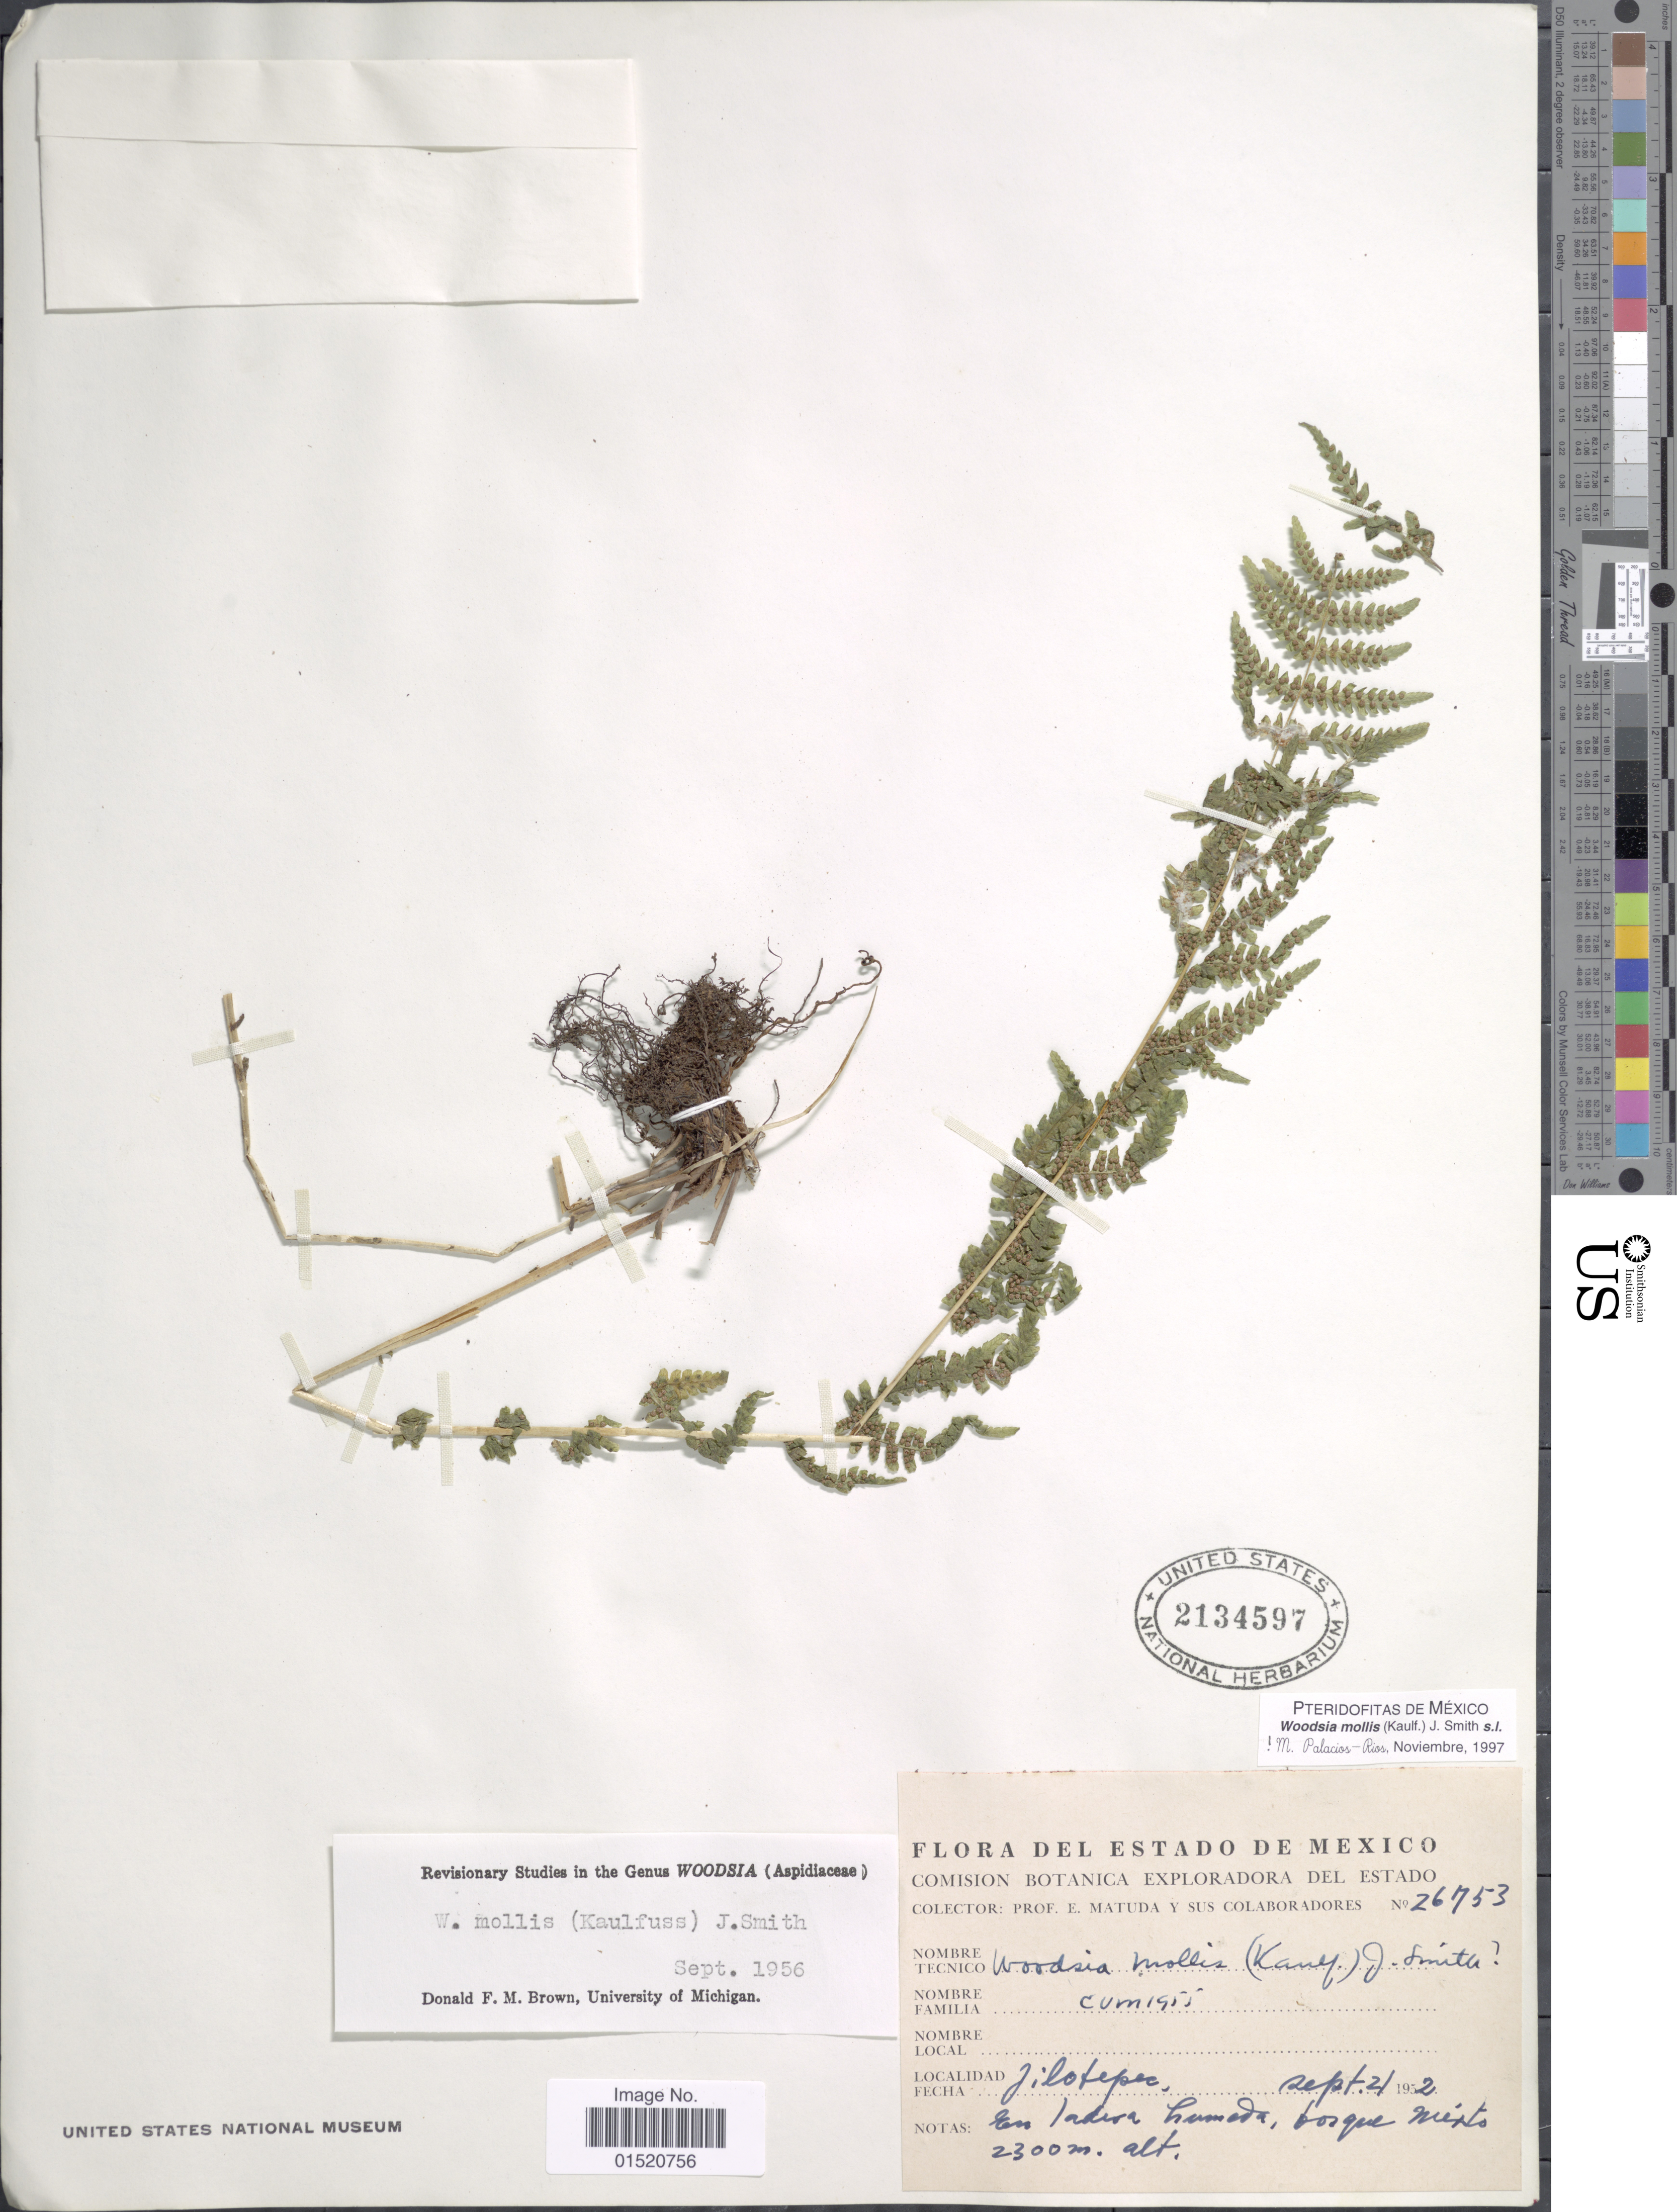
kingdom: Plantae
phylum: Tracheophyta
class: Polypodiopsida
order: Polypodiales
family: Woodsiaceae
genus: Woodsia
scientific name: Woodsia mollis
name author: (Kaulf.) J. Sm.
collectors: E. Matuda & Sus Colaboradores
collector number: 26753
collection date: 1952-09-21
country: Mexico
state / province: México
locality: Jilotepec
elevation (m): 2300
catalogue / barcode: US 2134597